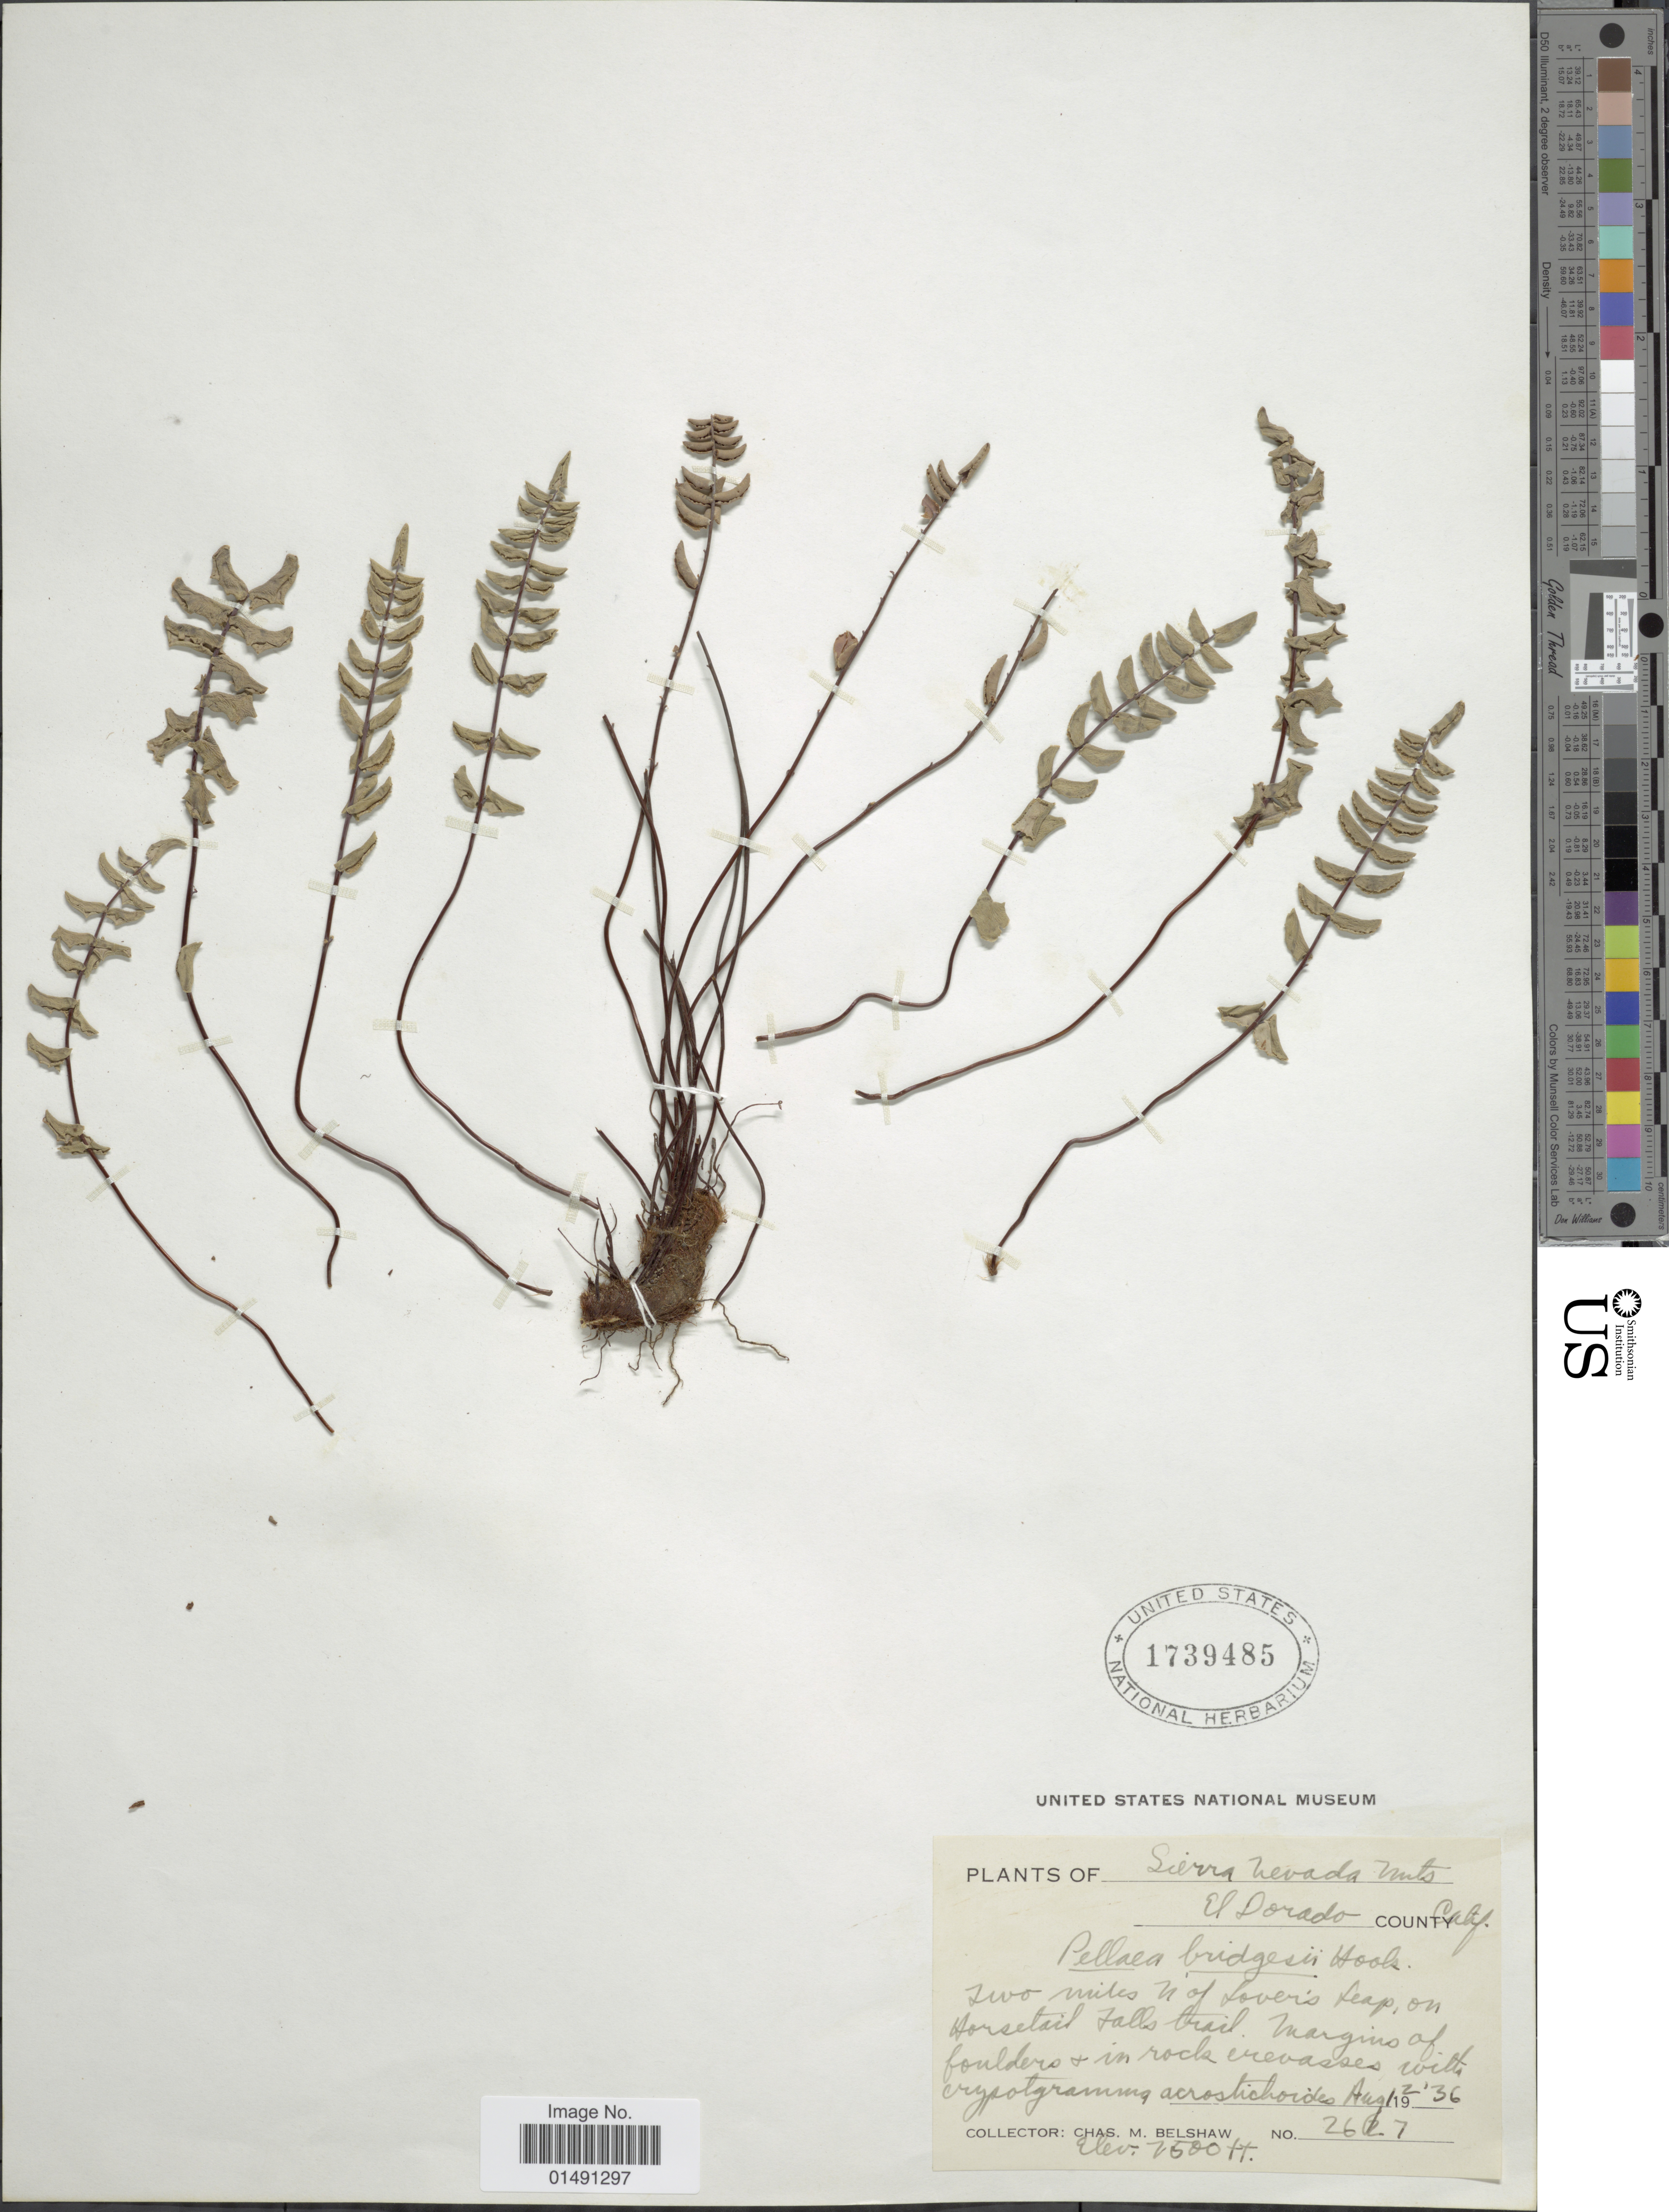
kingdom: Plantae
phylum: Tracheophyta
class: Polypodiopsida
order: Polypodiales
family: Pteridaceae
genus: Pellaea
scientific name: Pellaea bridgesii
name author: Hook.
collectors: C. Shaw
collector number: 2627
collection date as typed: Transcribed d/m/y: 12/8/36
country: United States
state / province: California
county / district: El Dorado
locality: Sierra Nevada Mts, El Dorado County, Two miles N of Lovers Leap, on forsetail Falls trail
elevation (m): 762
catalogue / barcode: US 1739485